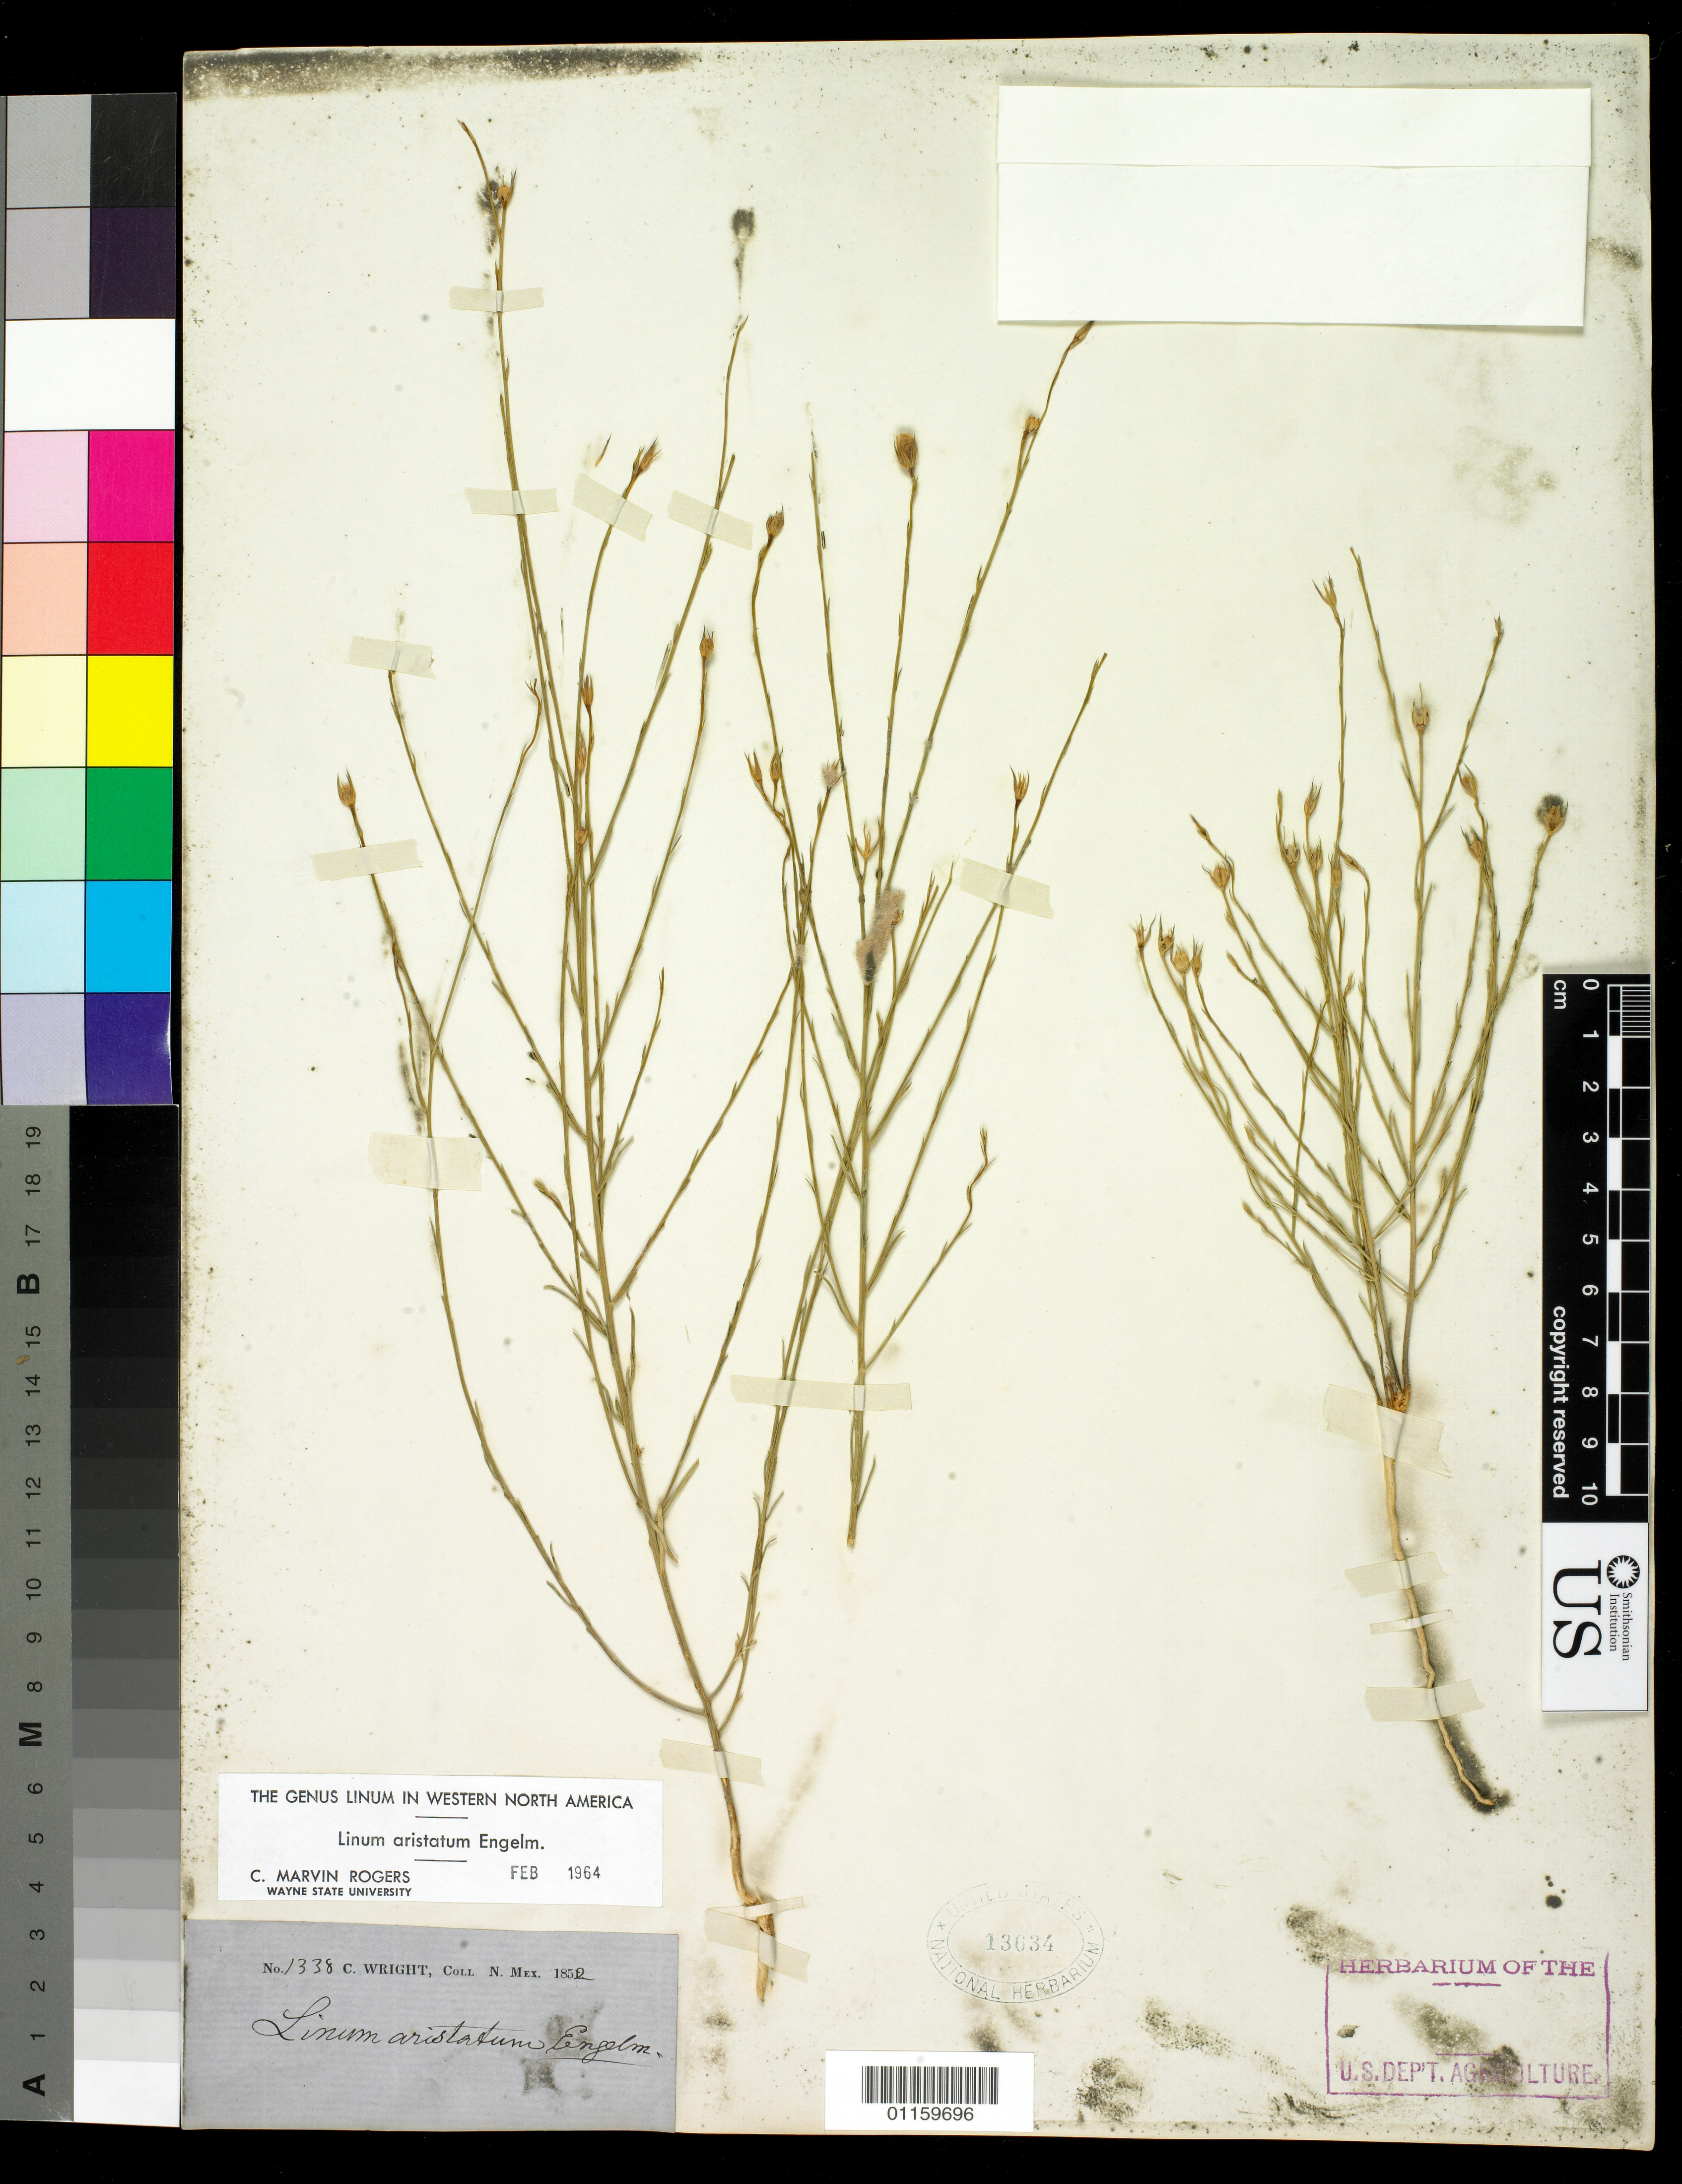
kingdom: Plantae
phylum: Tracheophyta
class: Magnoliopsida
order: Malpighiales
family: Linaceae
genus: Linum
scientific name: Linum aristatum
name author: Engelm.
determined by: Rogers, C. M.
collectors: C. Wright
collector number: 1338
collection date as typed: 1852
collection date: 1852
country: United States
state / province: New Mexico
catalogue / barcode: US 13634